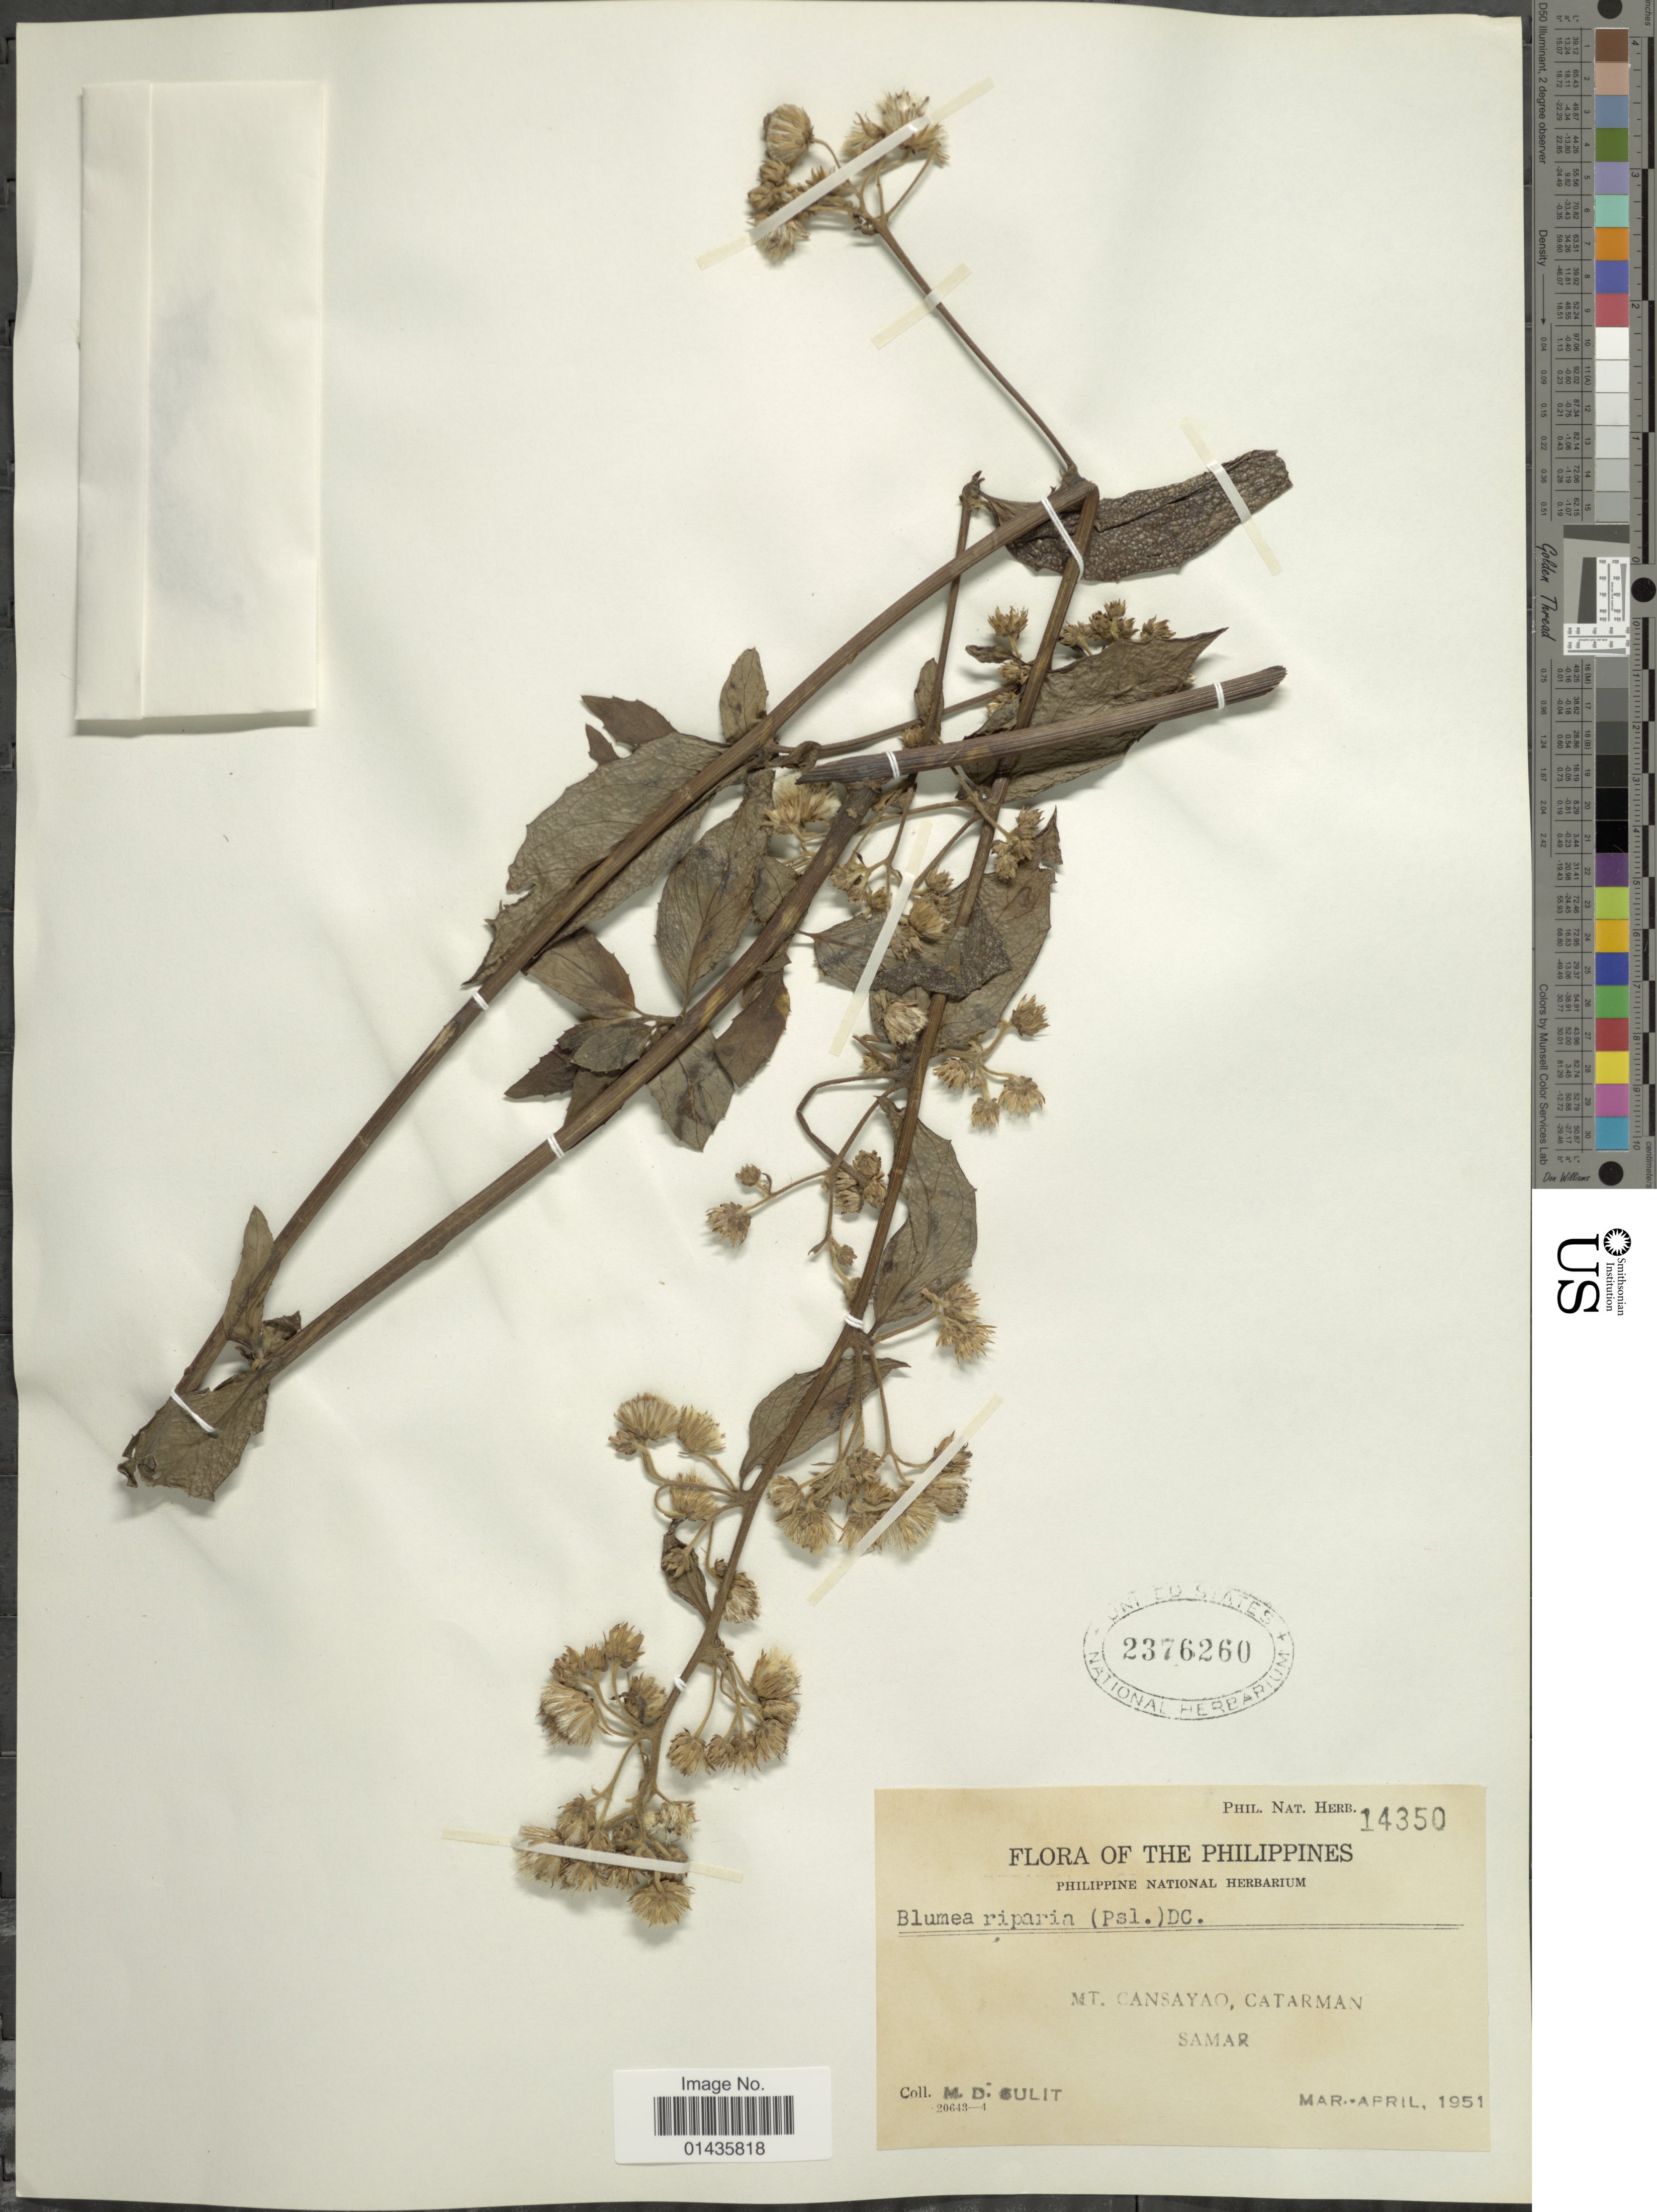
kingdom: Plantae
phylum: Tracheophyta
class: Magnoliopsida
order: Asterales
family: Asteraceae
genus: Blumea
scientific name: Blumea riparia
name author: (Blume) DC.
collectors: M. Sulit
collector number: Phil. Nat. Herb. 14350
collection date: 1951-03/1951-04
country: Philippines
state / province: Eastern Visayas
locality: Mt. Cansayao, Catarman, Samar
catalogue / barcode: US 2376260